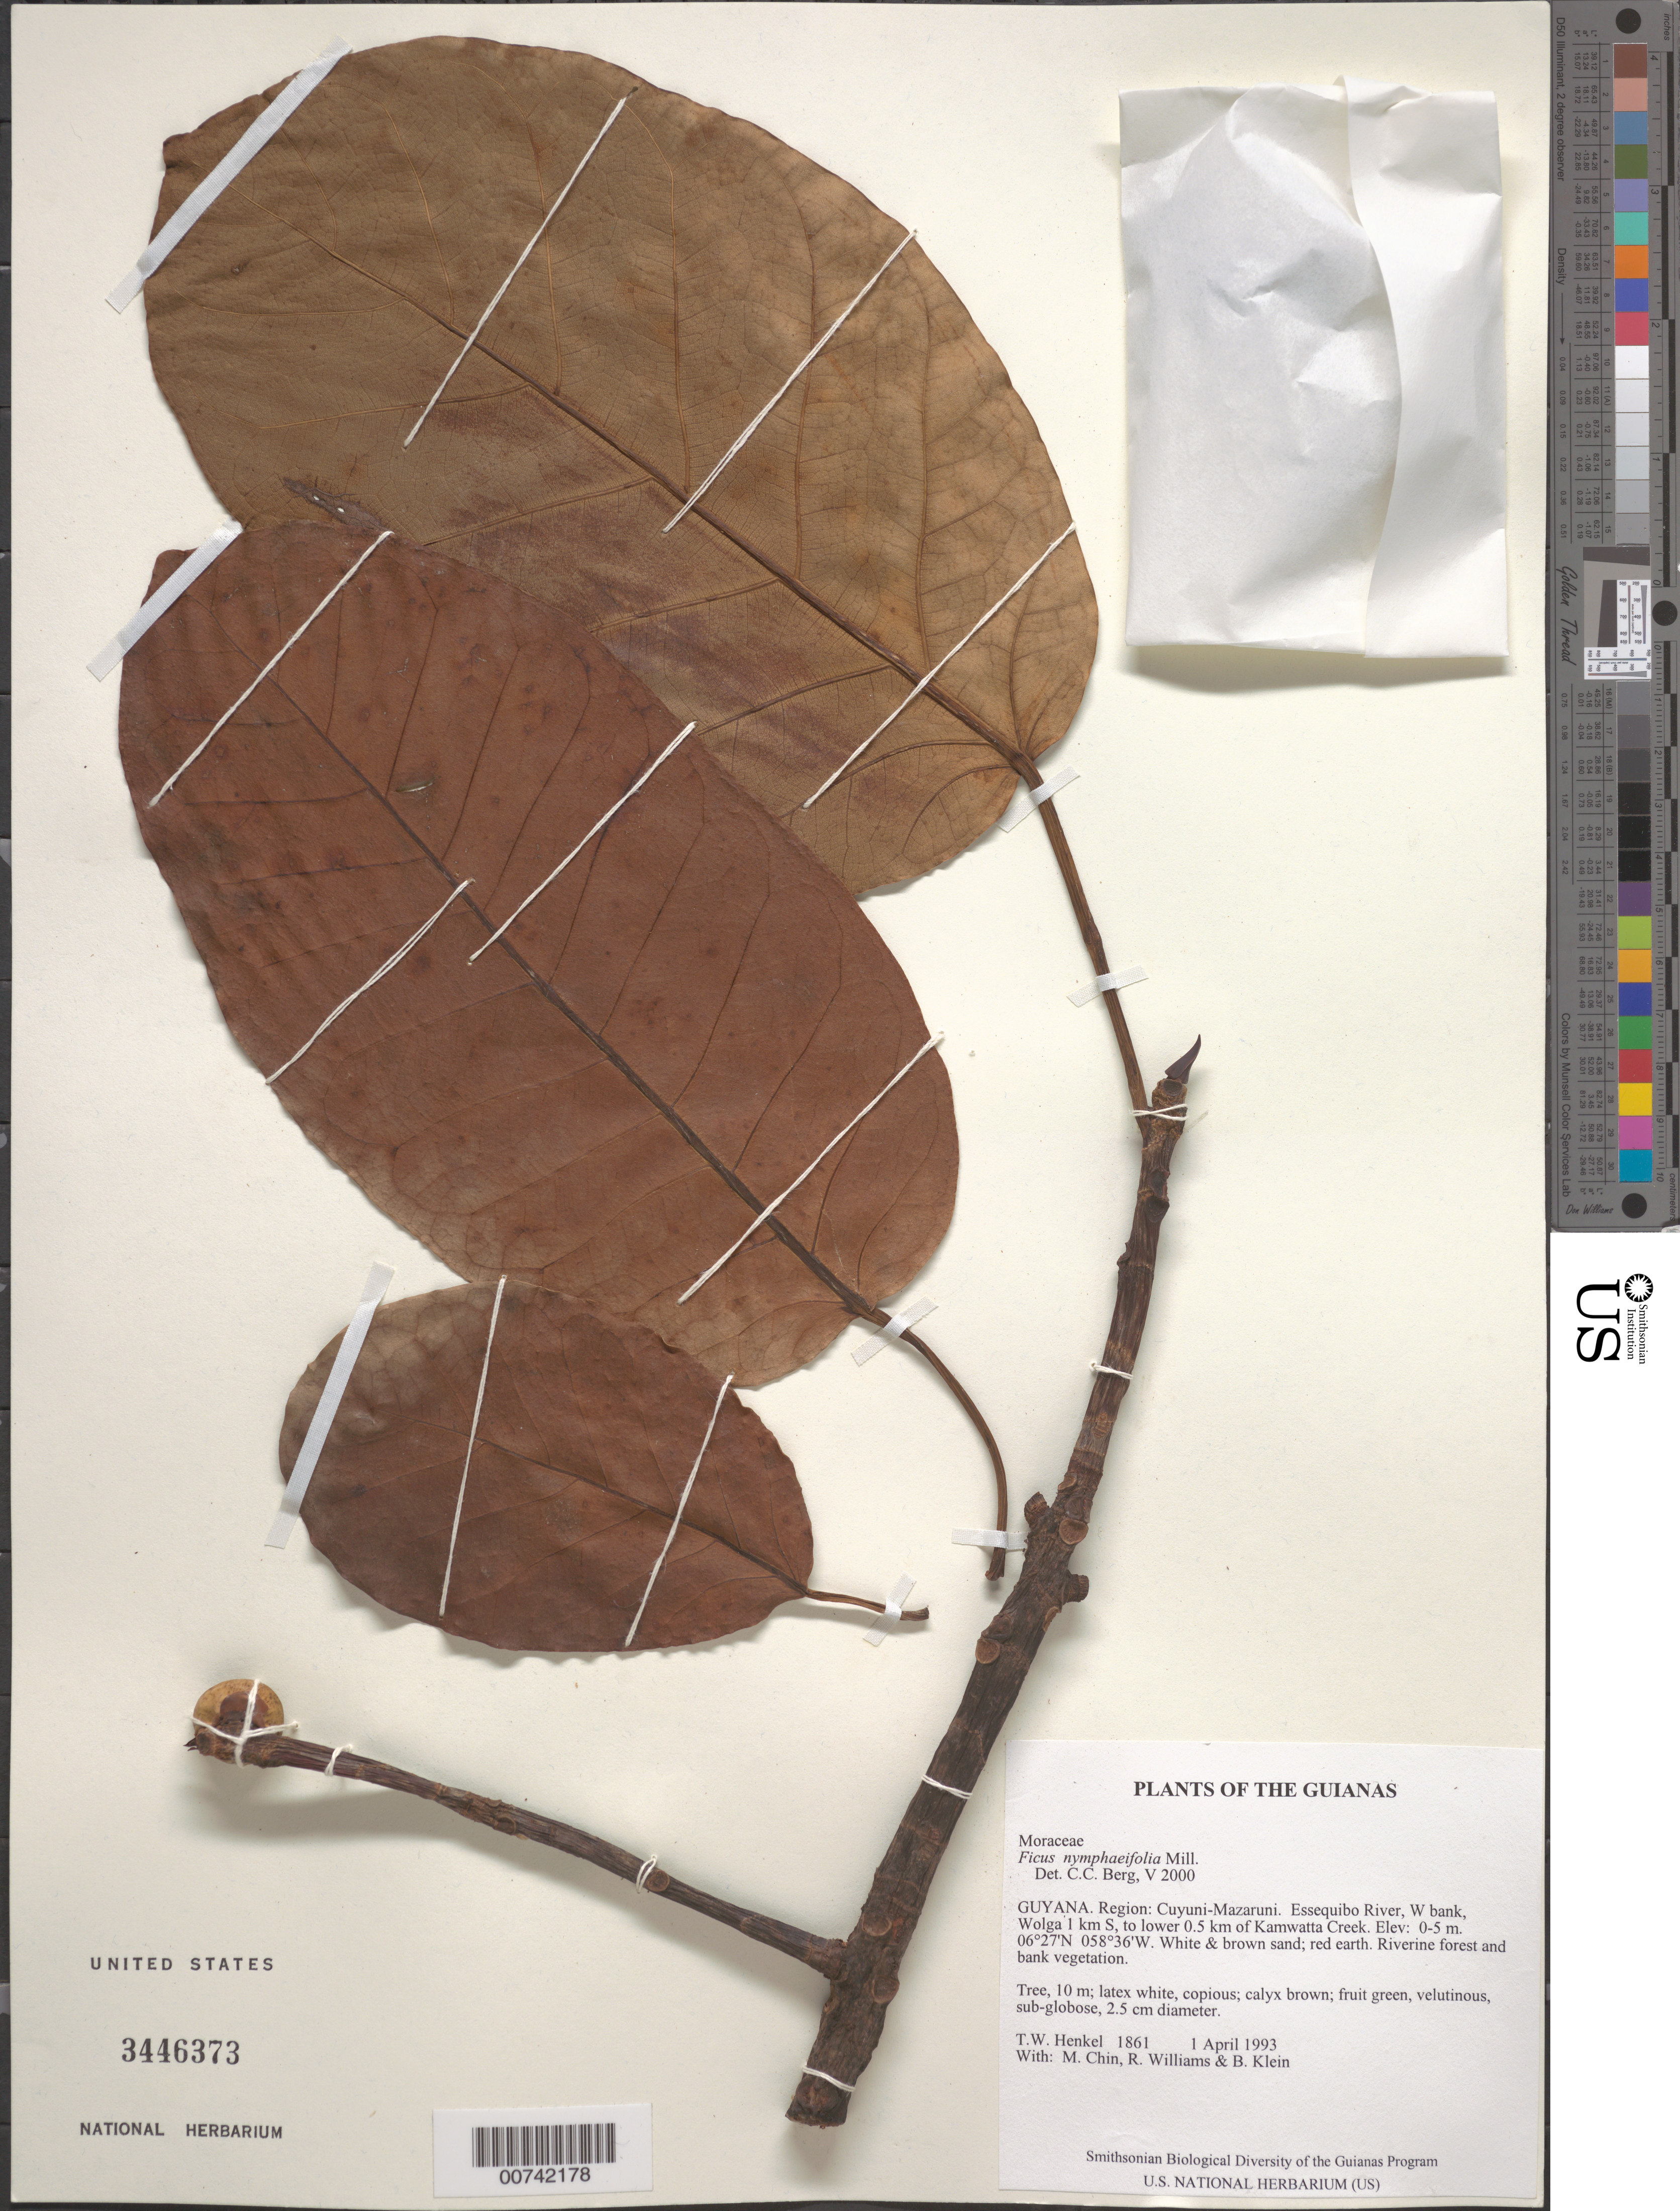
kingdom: Plantae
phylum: Tracheophyta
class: Magnoliopsida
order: Rosales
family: Moraceae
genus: Ficus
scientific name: Ficus nymphaeifolia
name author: Mill.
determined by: Berg, C. C.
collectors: T. Henkel, M. Chin, R. Williams & B. Klein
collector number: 1861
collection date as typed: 1 April 1993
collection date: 1993-04-01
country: Guyana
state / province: Cuyuni-Mazaruni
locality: Essequibo River, W bank, Wolga 1 km S, to lower 0.5 km of Kamwatta Creek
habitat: White & brown sand; red earth. Riverine forest and bank vegetation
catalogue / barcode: US 3446373